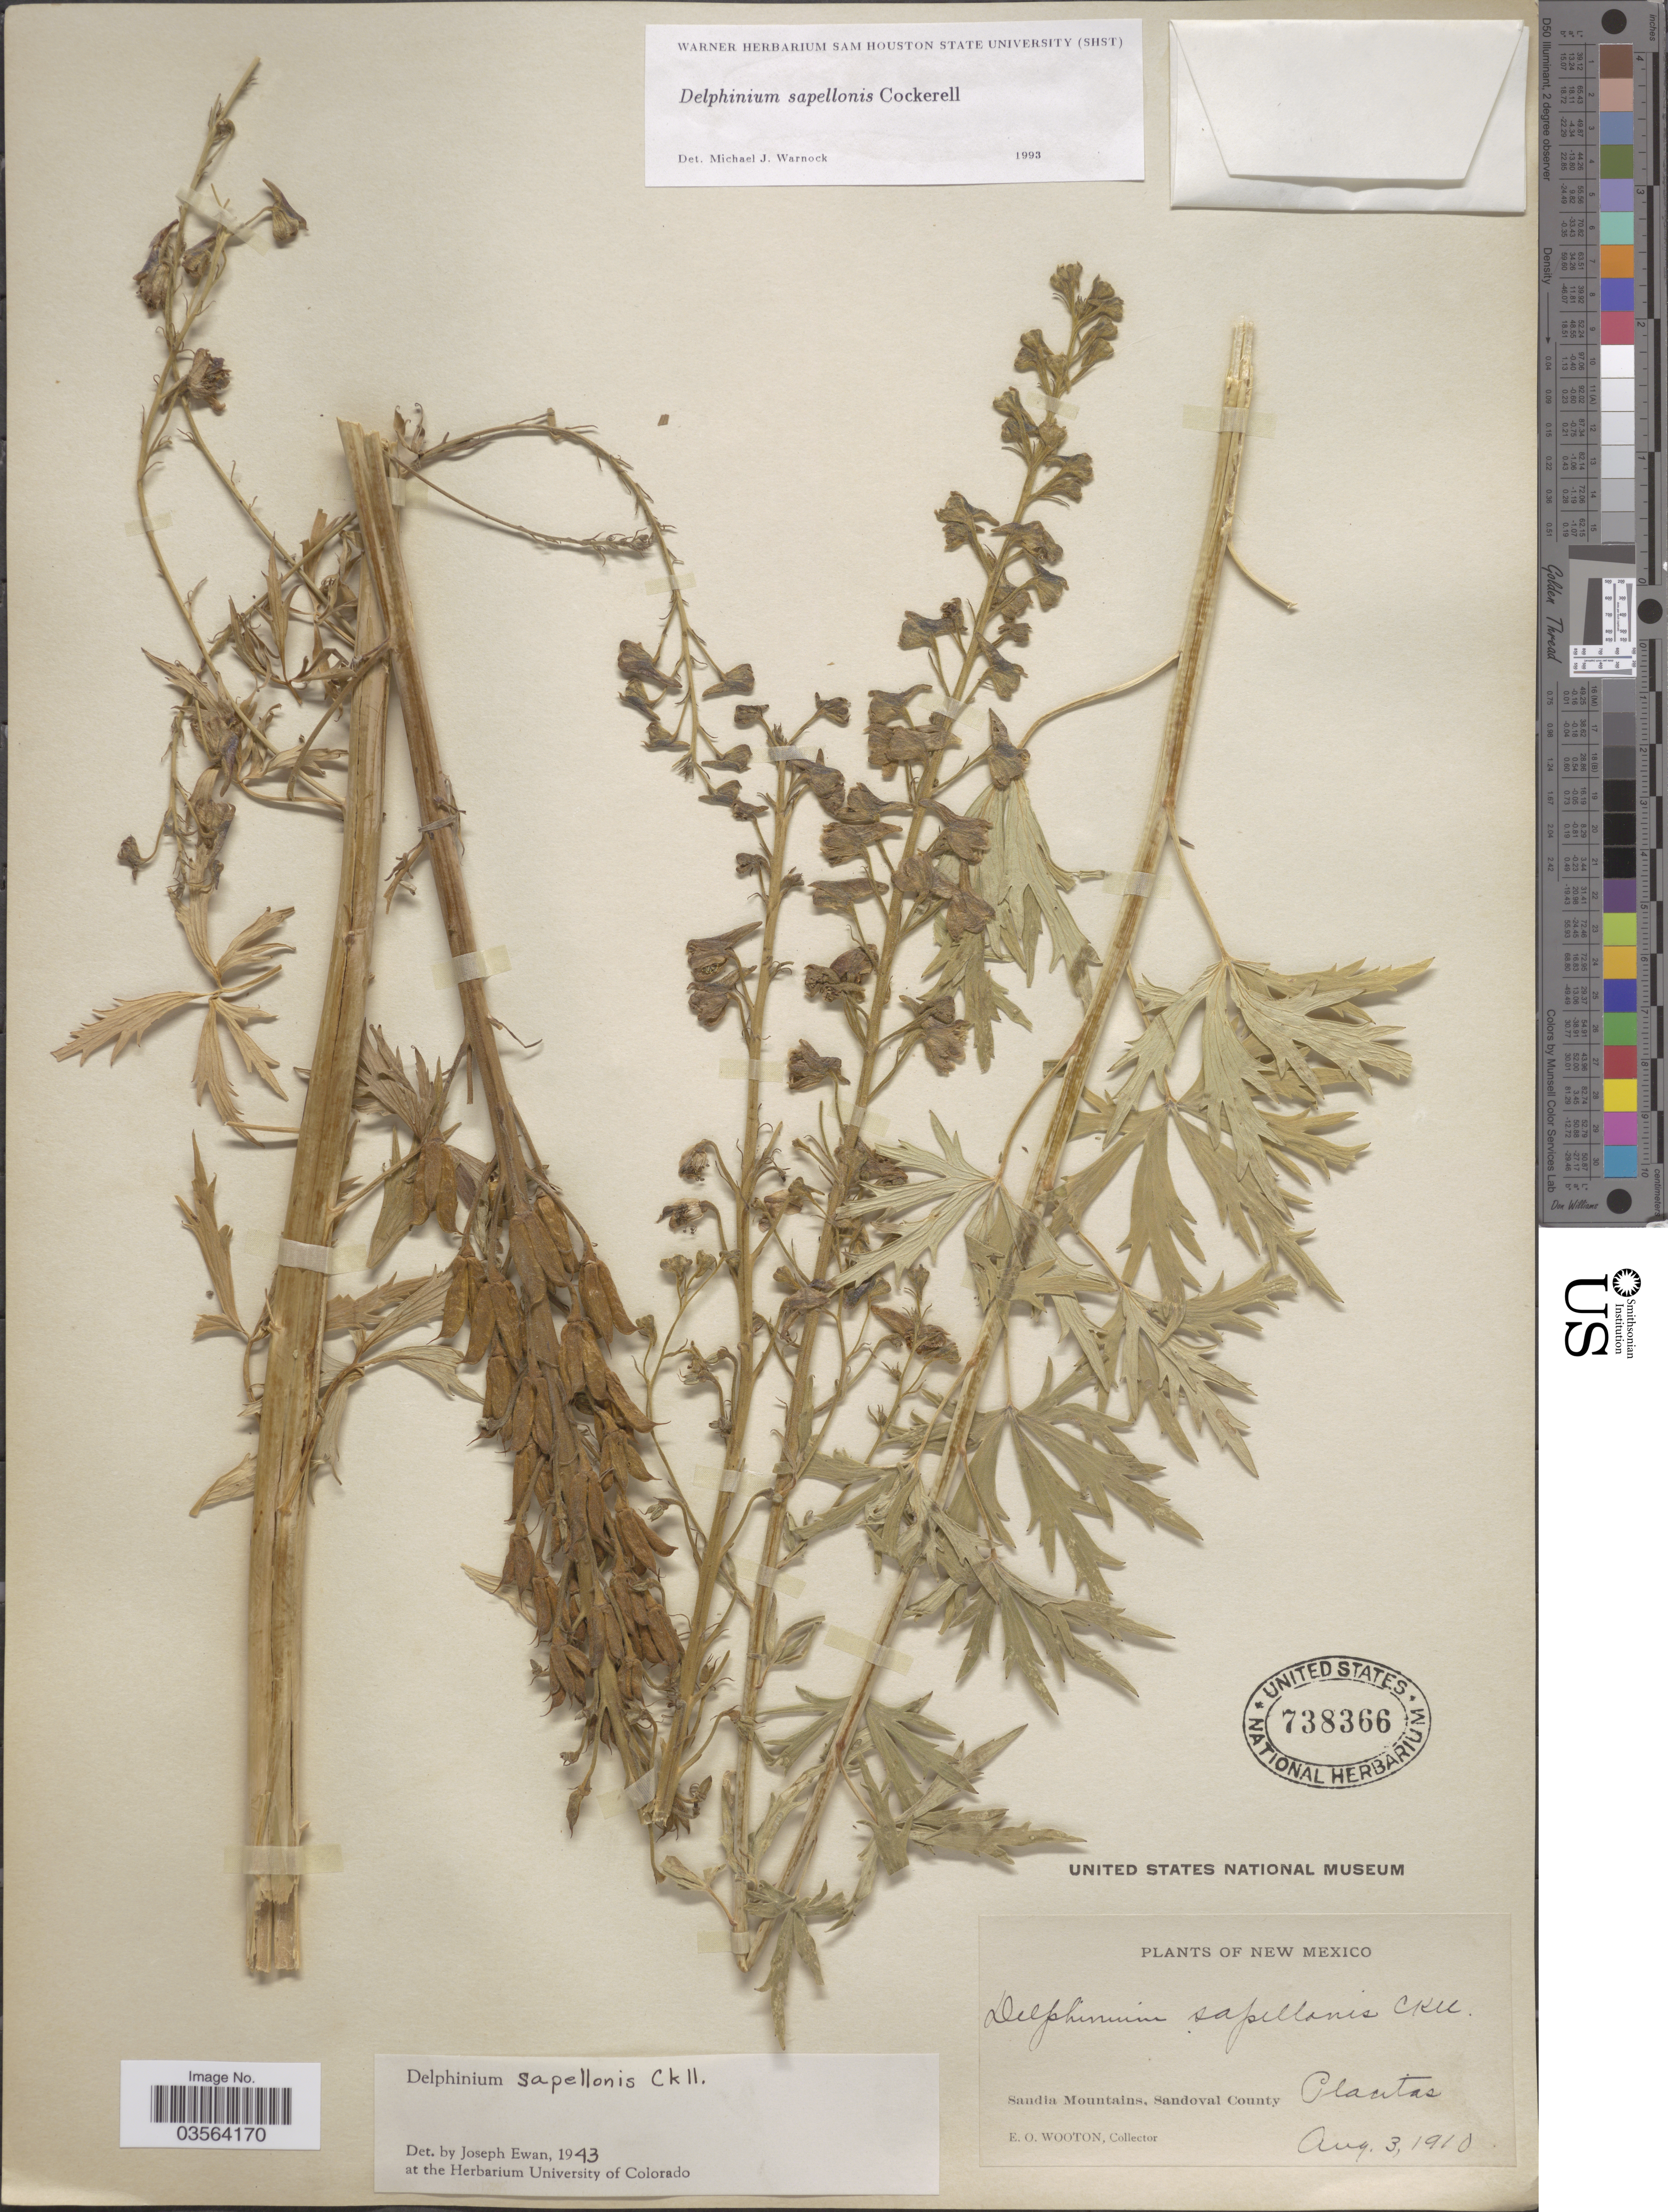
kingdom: Plantae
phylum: Tracheophyta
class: Magnoliopsida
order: Ranunculales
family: Ranunculaceae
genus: Delphinium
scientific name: Delphinium sapellonis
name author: Cockerell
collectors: E. O. Wooton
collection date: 1910-08-03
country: United States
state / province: New Mexico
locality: Sandia Mountains, Sandoval County, Placitas.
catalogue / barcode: US 738366